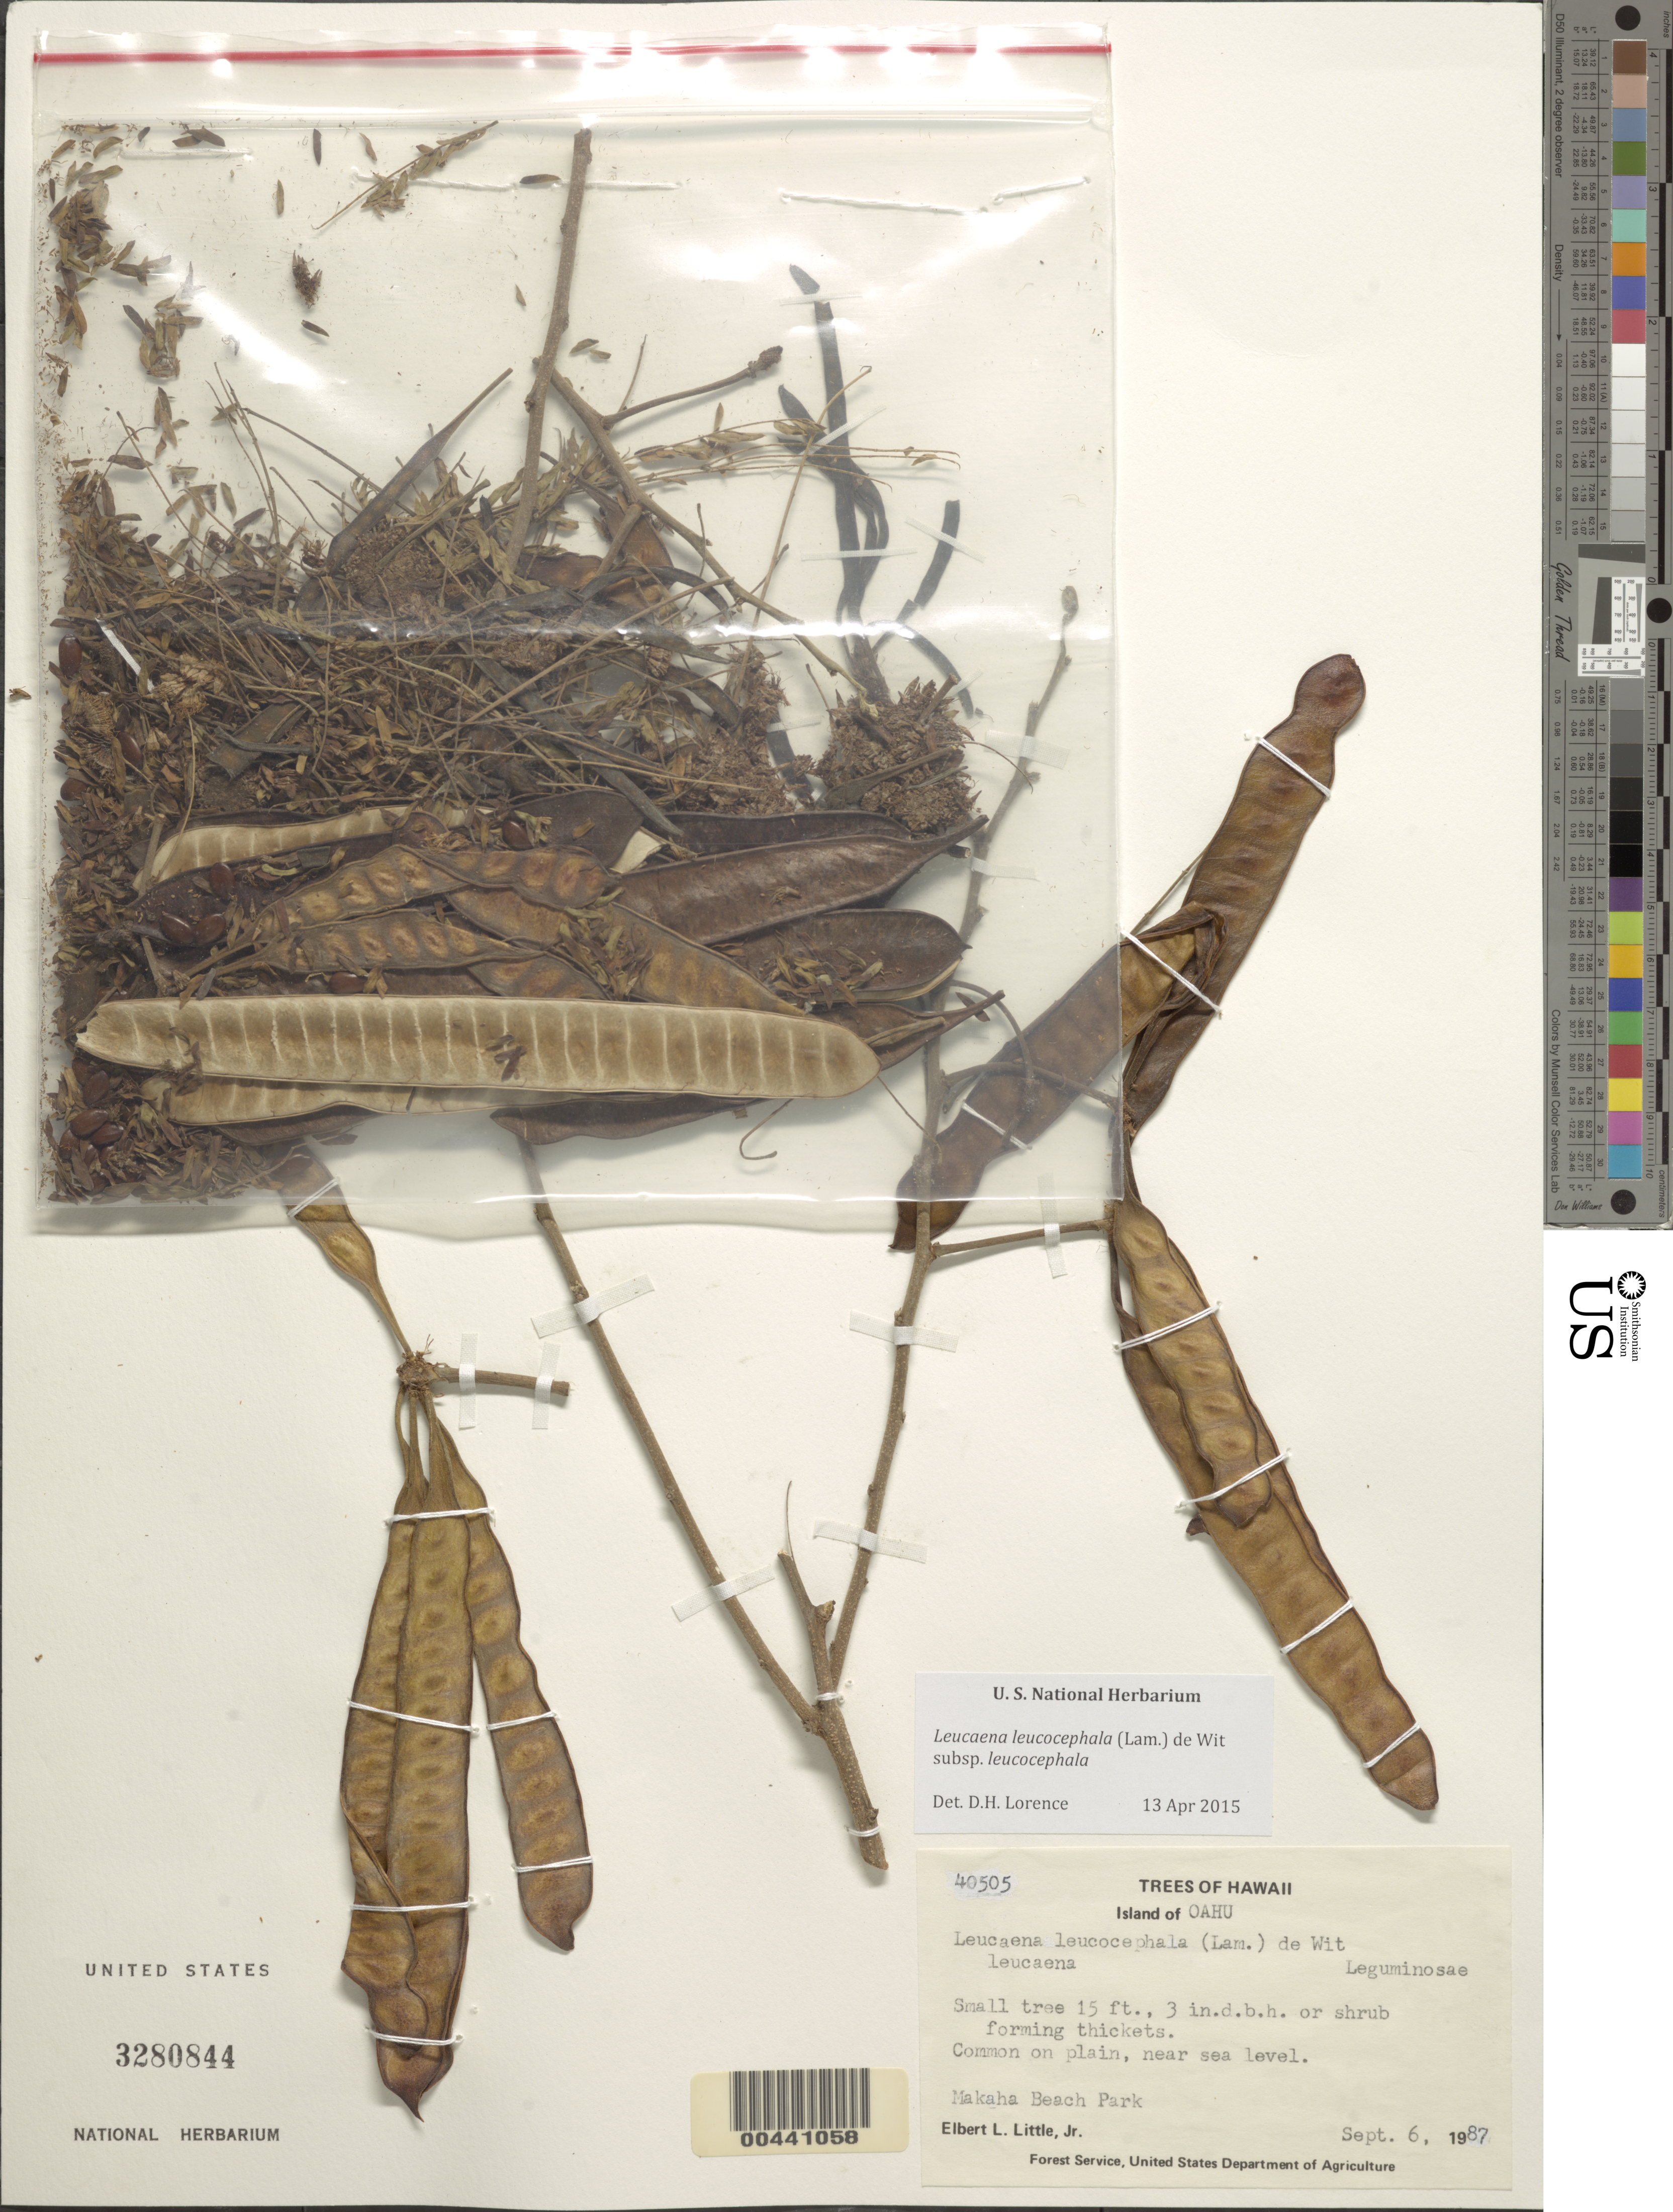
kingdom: Plantae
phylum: Tracheophyta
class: Magnoliopsida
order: Fabales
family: Fabaceae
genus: Leucaena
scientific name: Leucaena leucocephala subsp. leucocephala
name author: (Lam.) de Wit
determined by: Lorence, David H., (PTBG), National Tropical Botanical Garden (UNITED STATES)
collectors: E. L. Little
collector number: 40505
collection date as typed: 6 Sep 1987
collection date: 1987-09-06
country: United States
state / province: Hawaii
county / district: Honolulu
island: Oahu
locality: Makaha Beach Park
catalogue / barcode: US 3280844